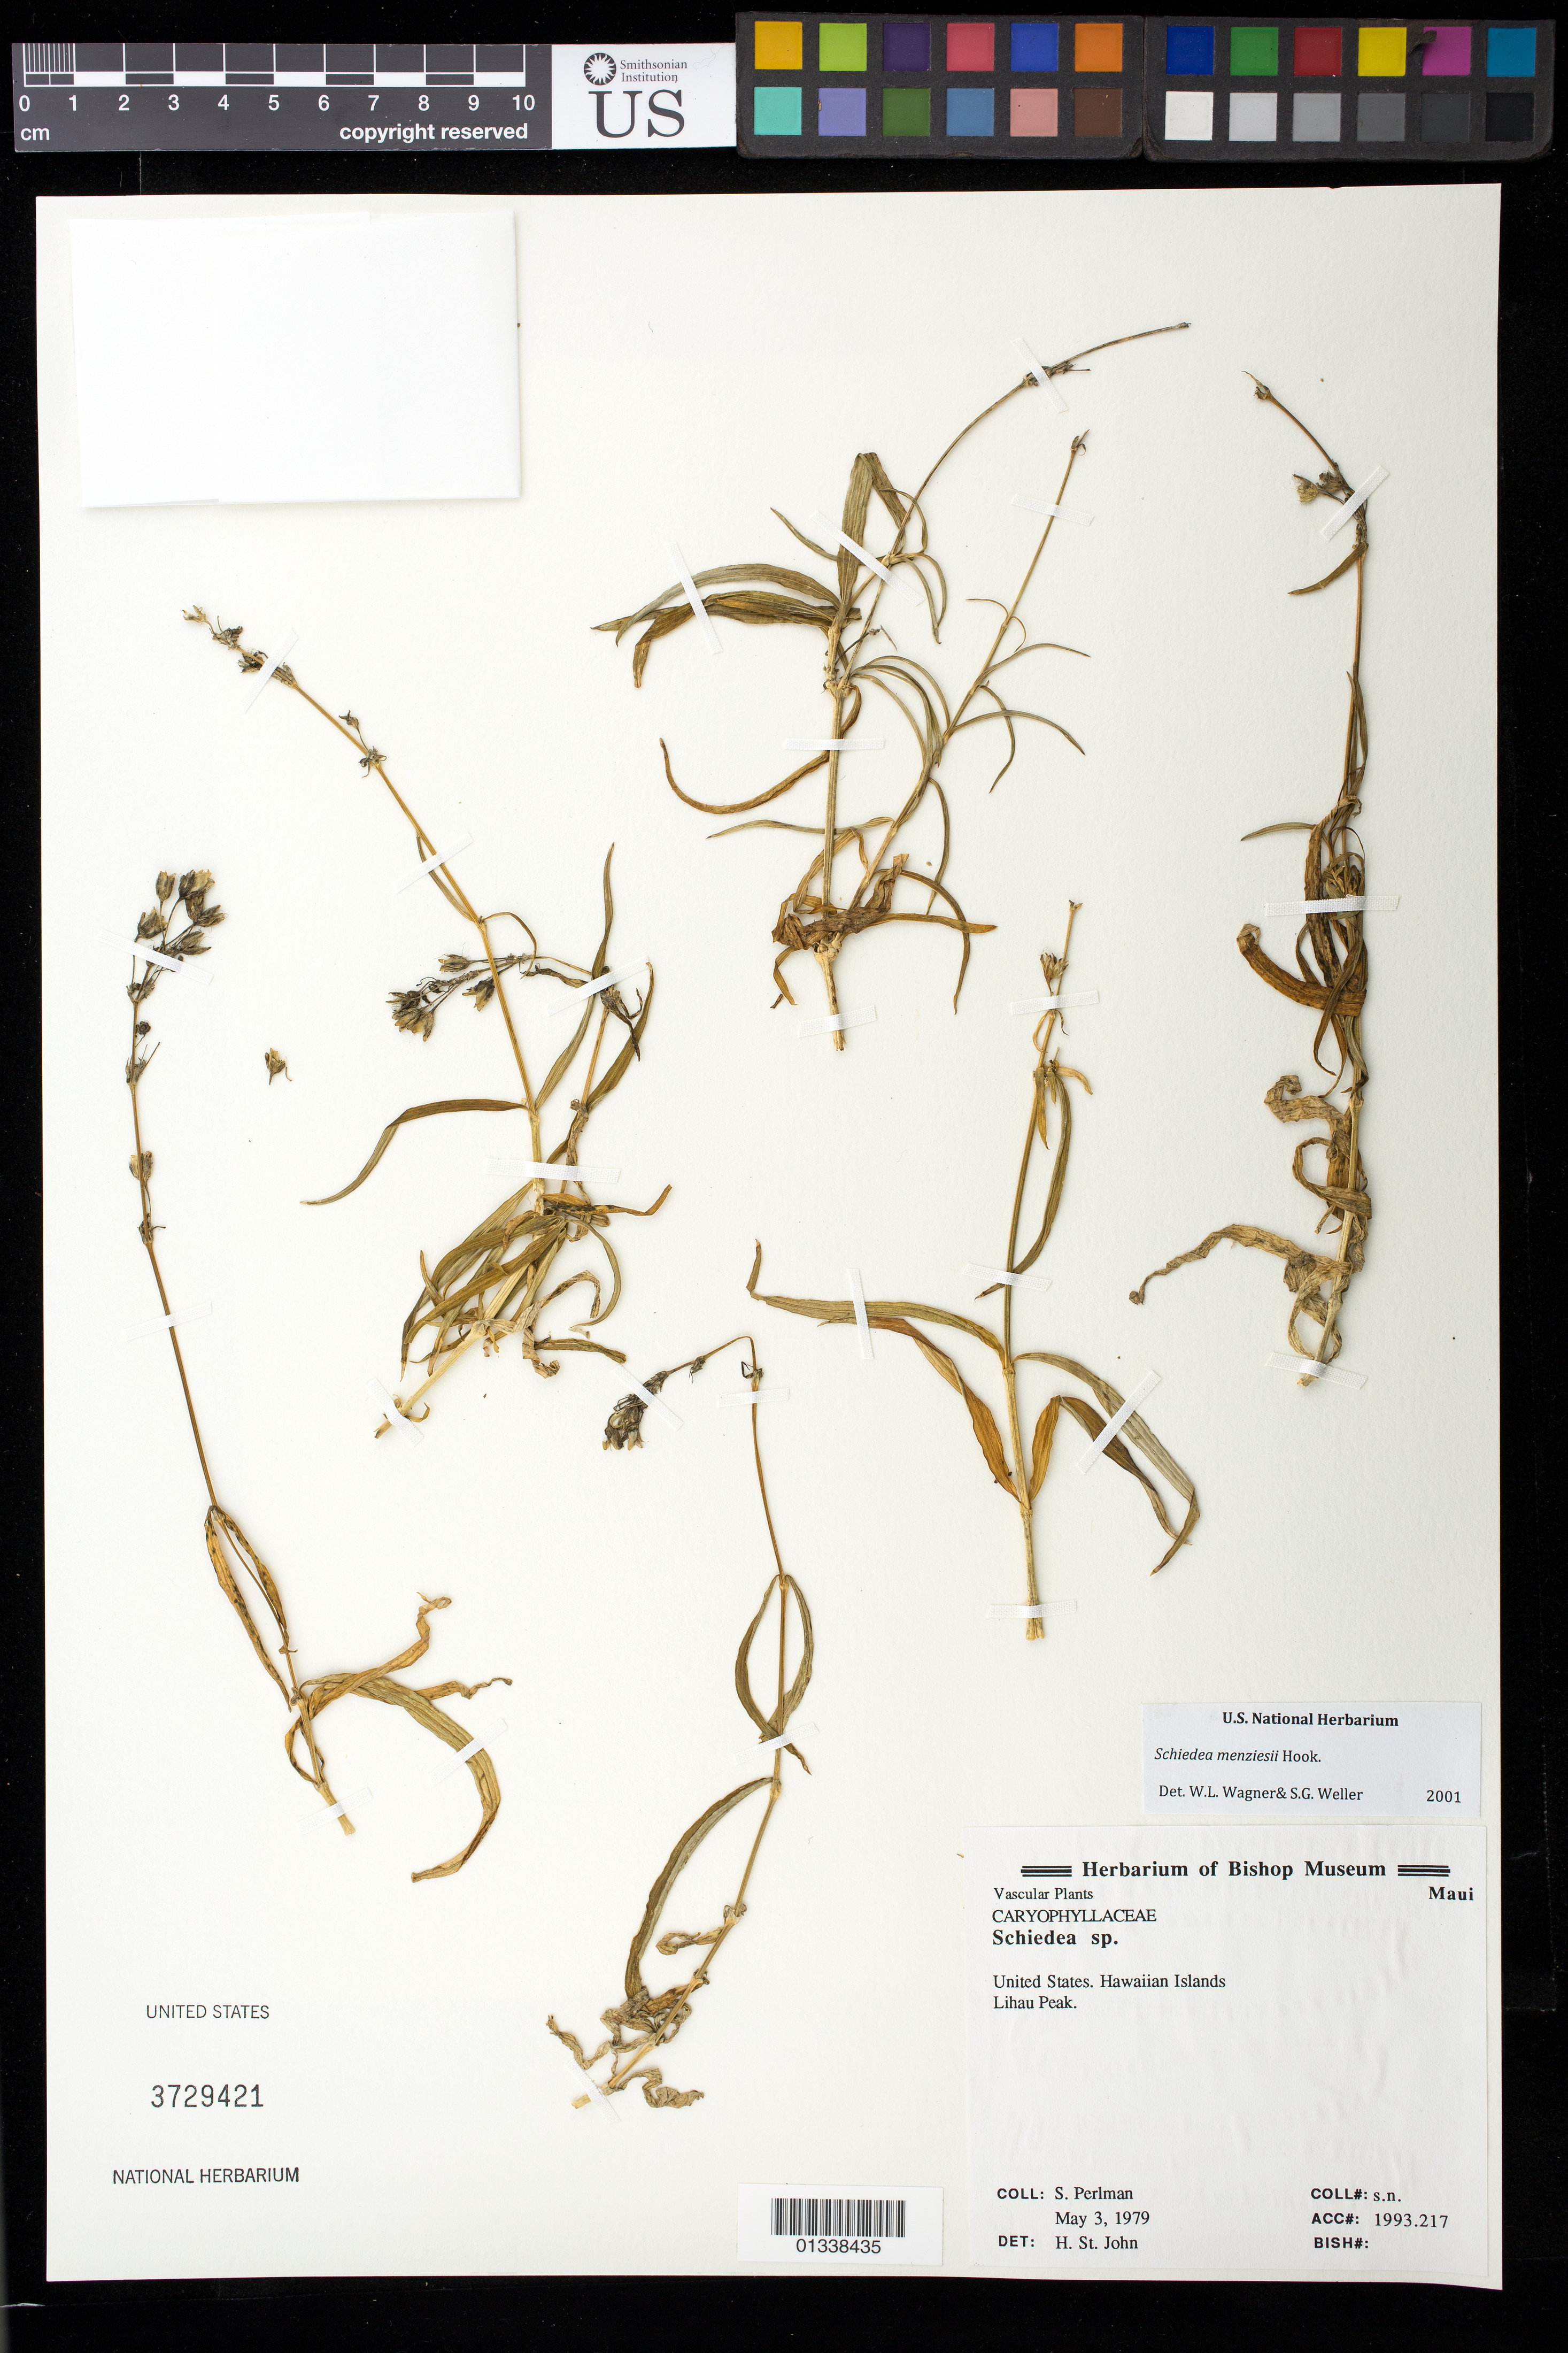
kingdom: Plantae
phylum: Tracheophyta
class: Magnoliopsida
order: Caryophyllales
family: Caryophyllaceae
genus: Schiedea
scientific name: Schiedea menziesii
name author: Hook.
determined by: St. John, H.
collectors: S. Perlman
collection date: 1979-05-03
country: United States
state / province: Hawaii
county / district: Maui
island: Maui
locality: Maui. Lihau Peak.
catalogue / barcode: US 3729421